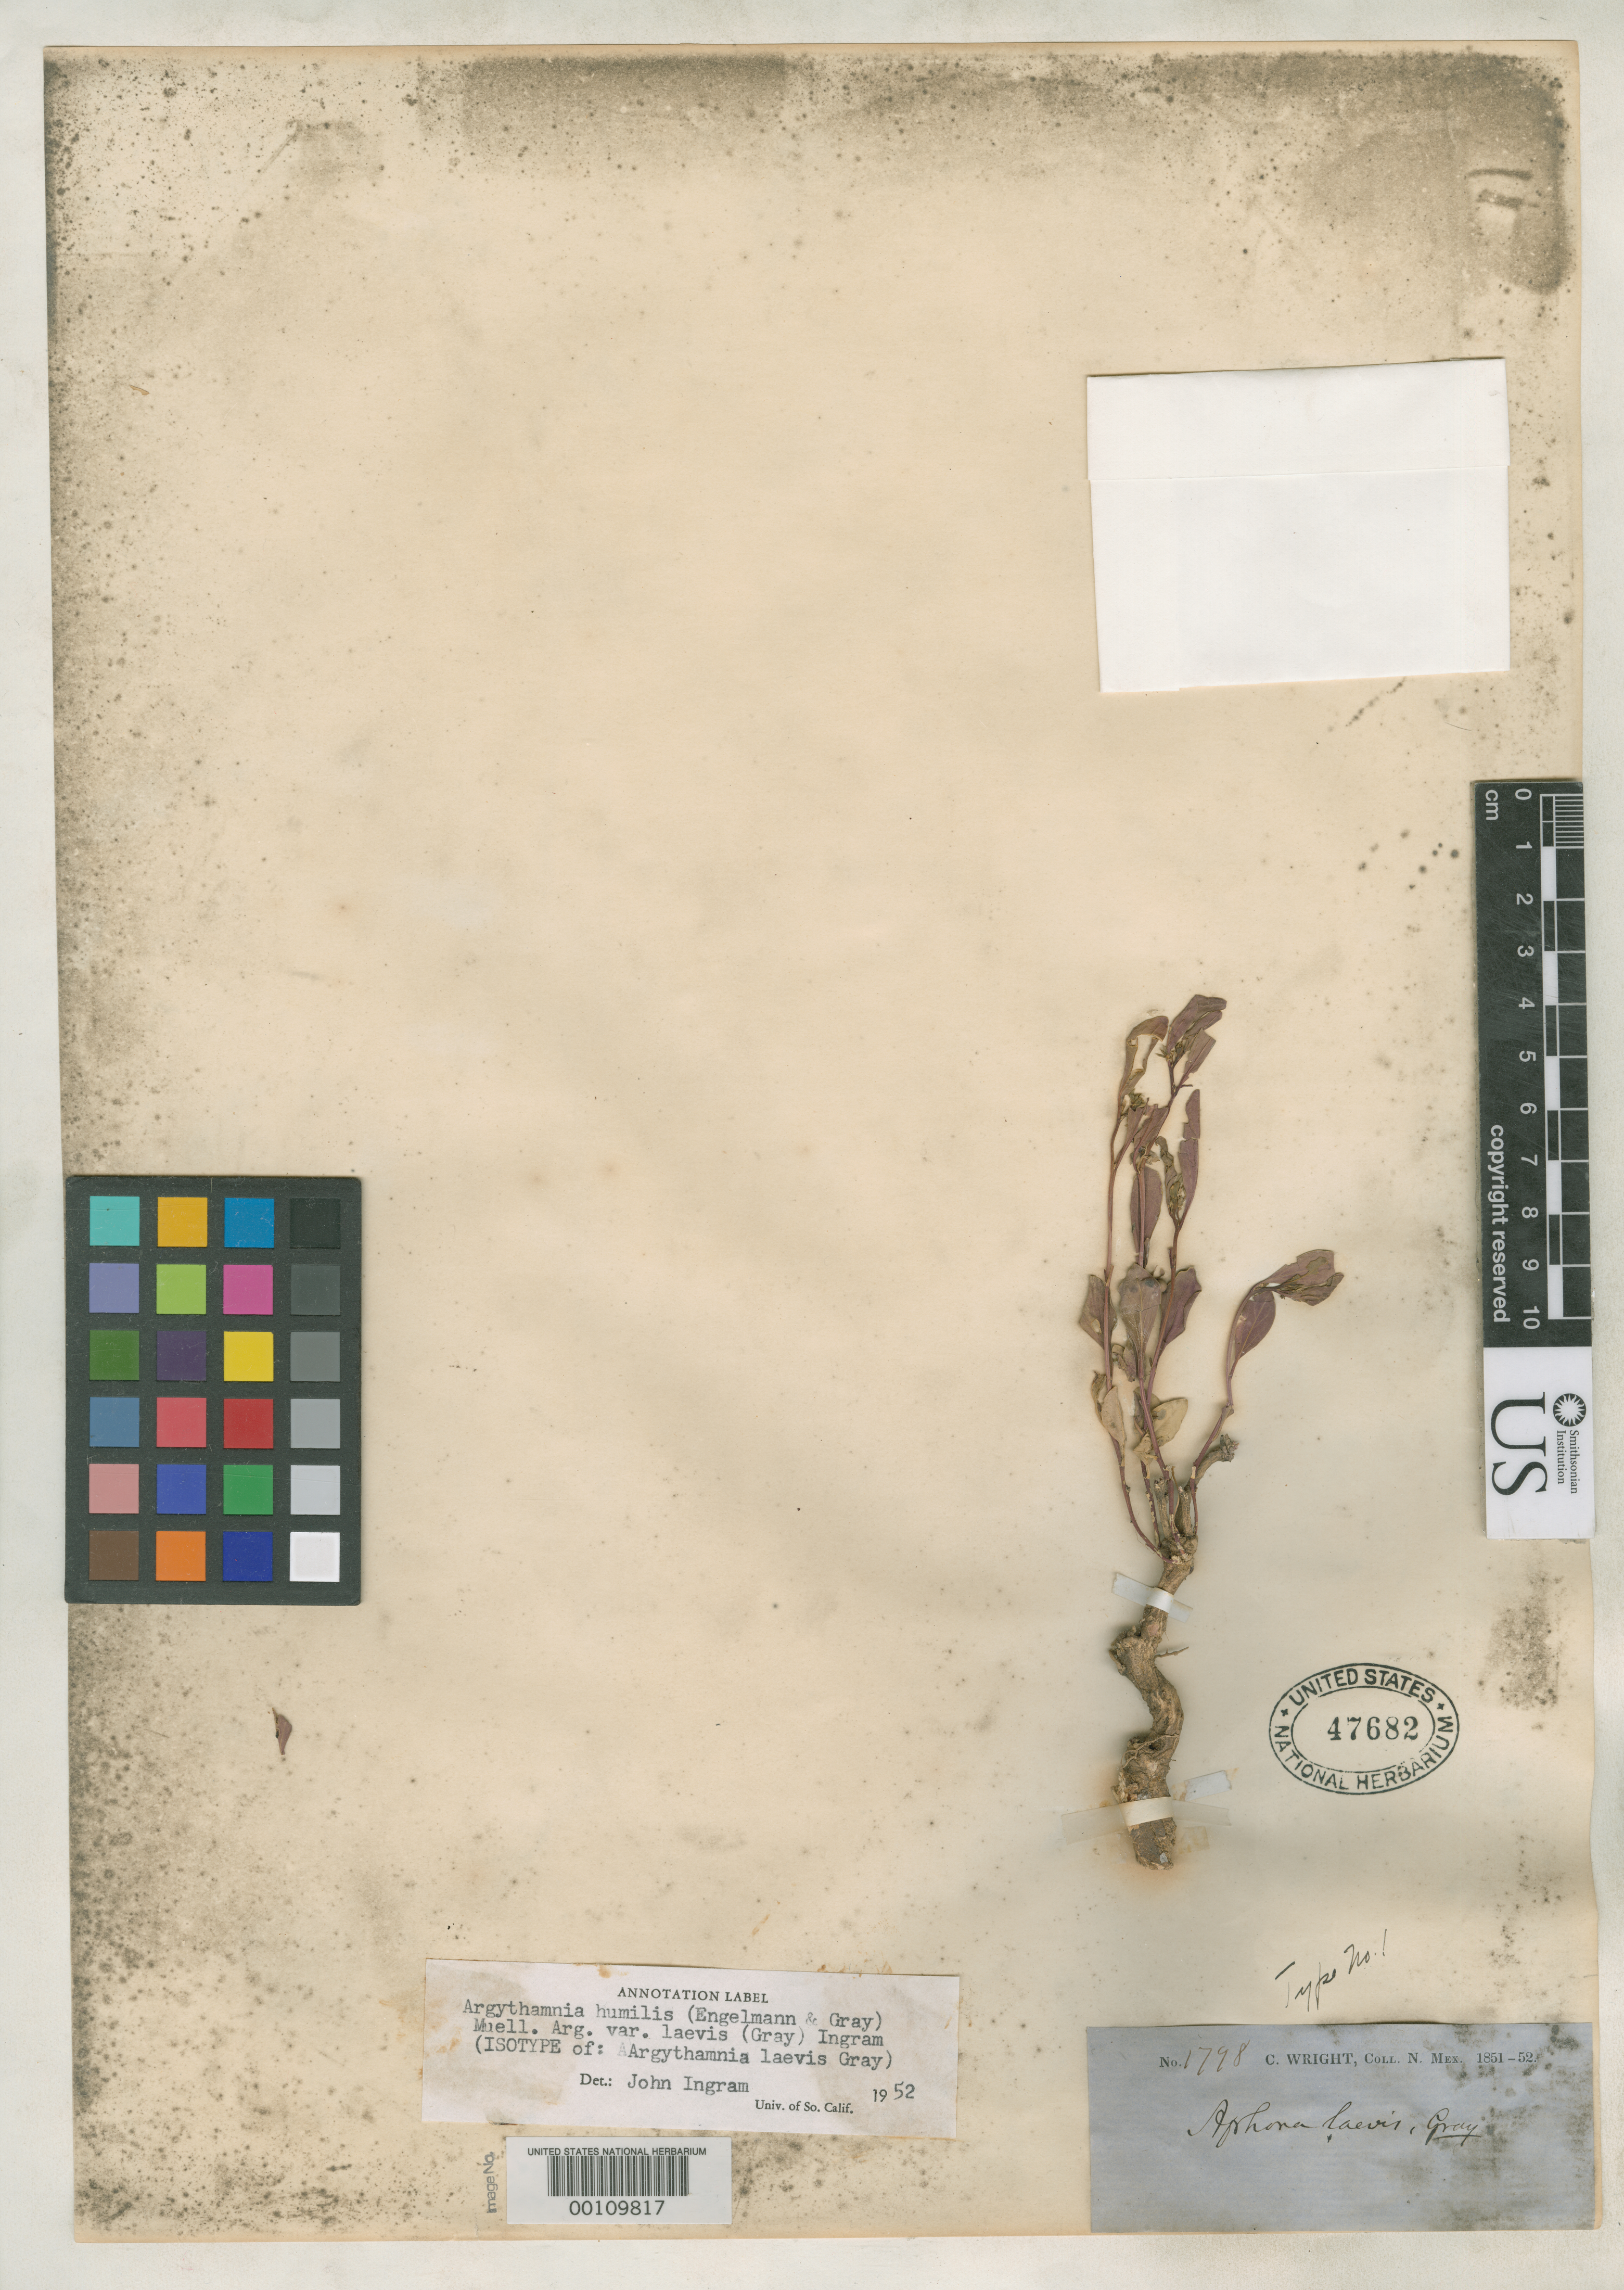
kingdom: Plantae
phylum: Tracheophyta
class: Magnoliopsida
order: Malpighiales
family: Euphorbiaceae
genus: Aphora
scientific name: Aphora laevis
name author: A. Gray ex Torr. in Emory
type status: Isotype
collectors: C. Wright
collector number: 1798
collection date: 1851/1852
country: United States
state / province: New Mexico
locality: "N. Mex." [=northern Mexico or New Mexico? either way possibly referring to present-day Arizona or Texas]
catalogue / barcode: US 47682